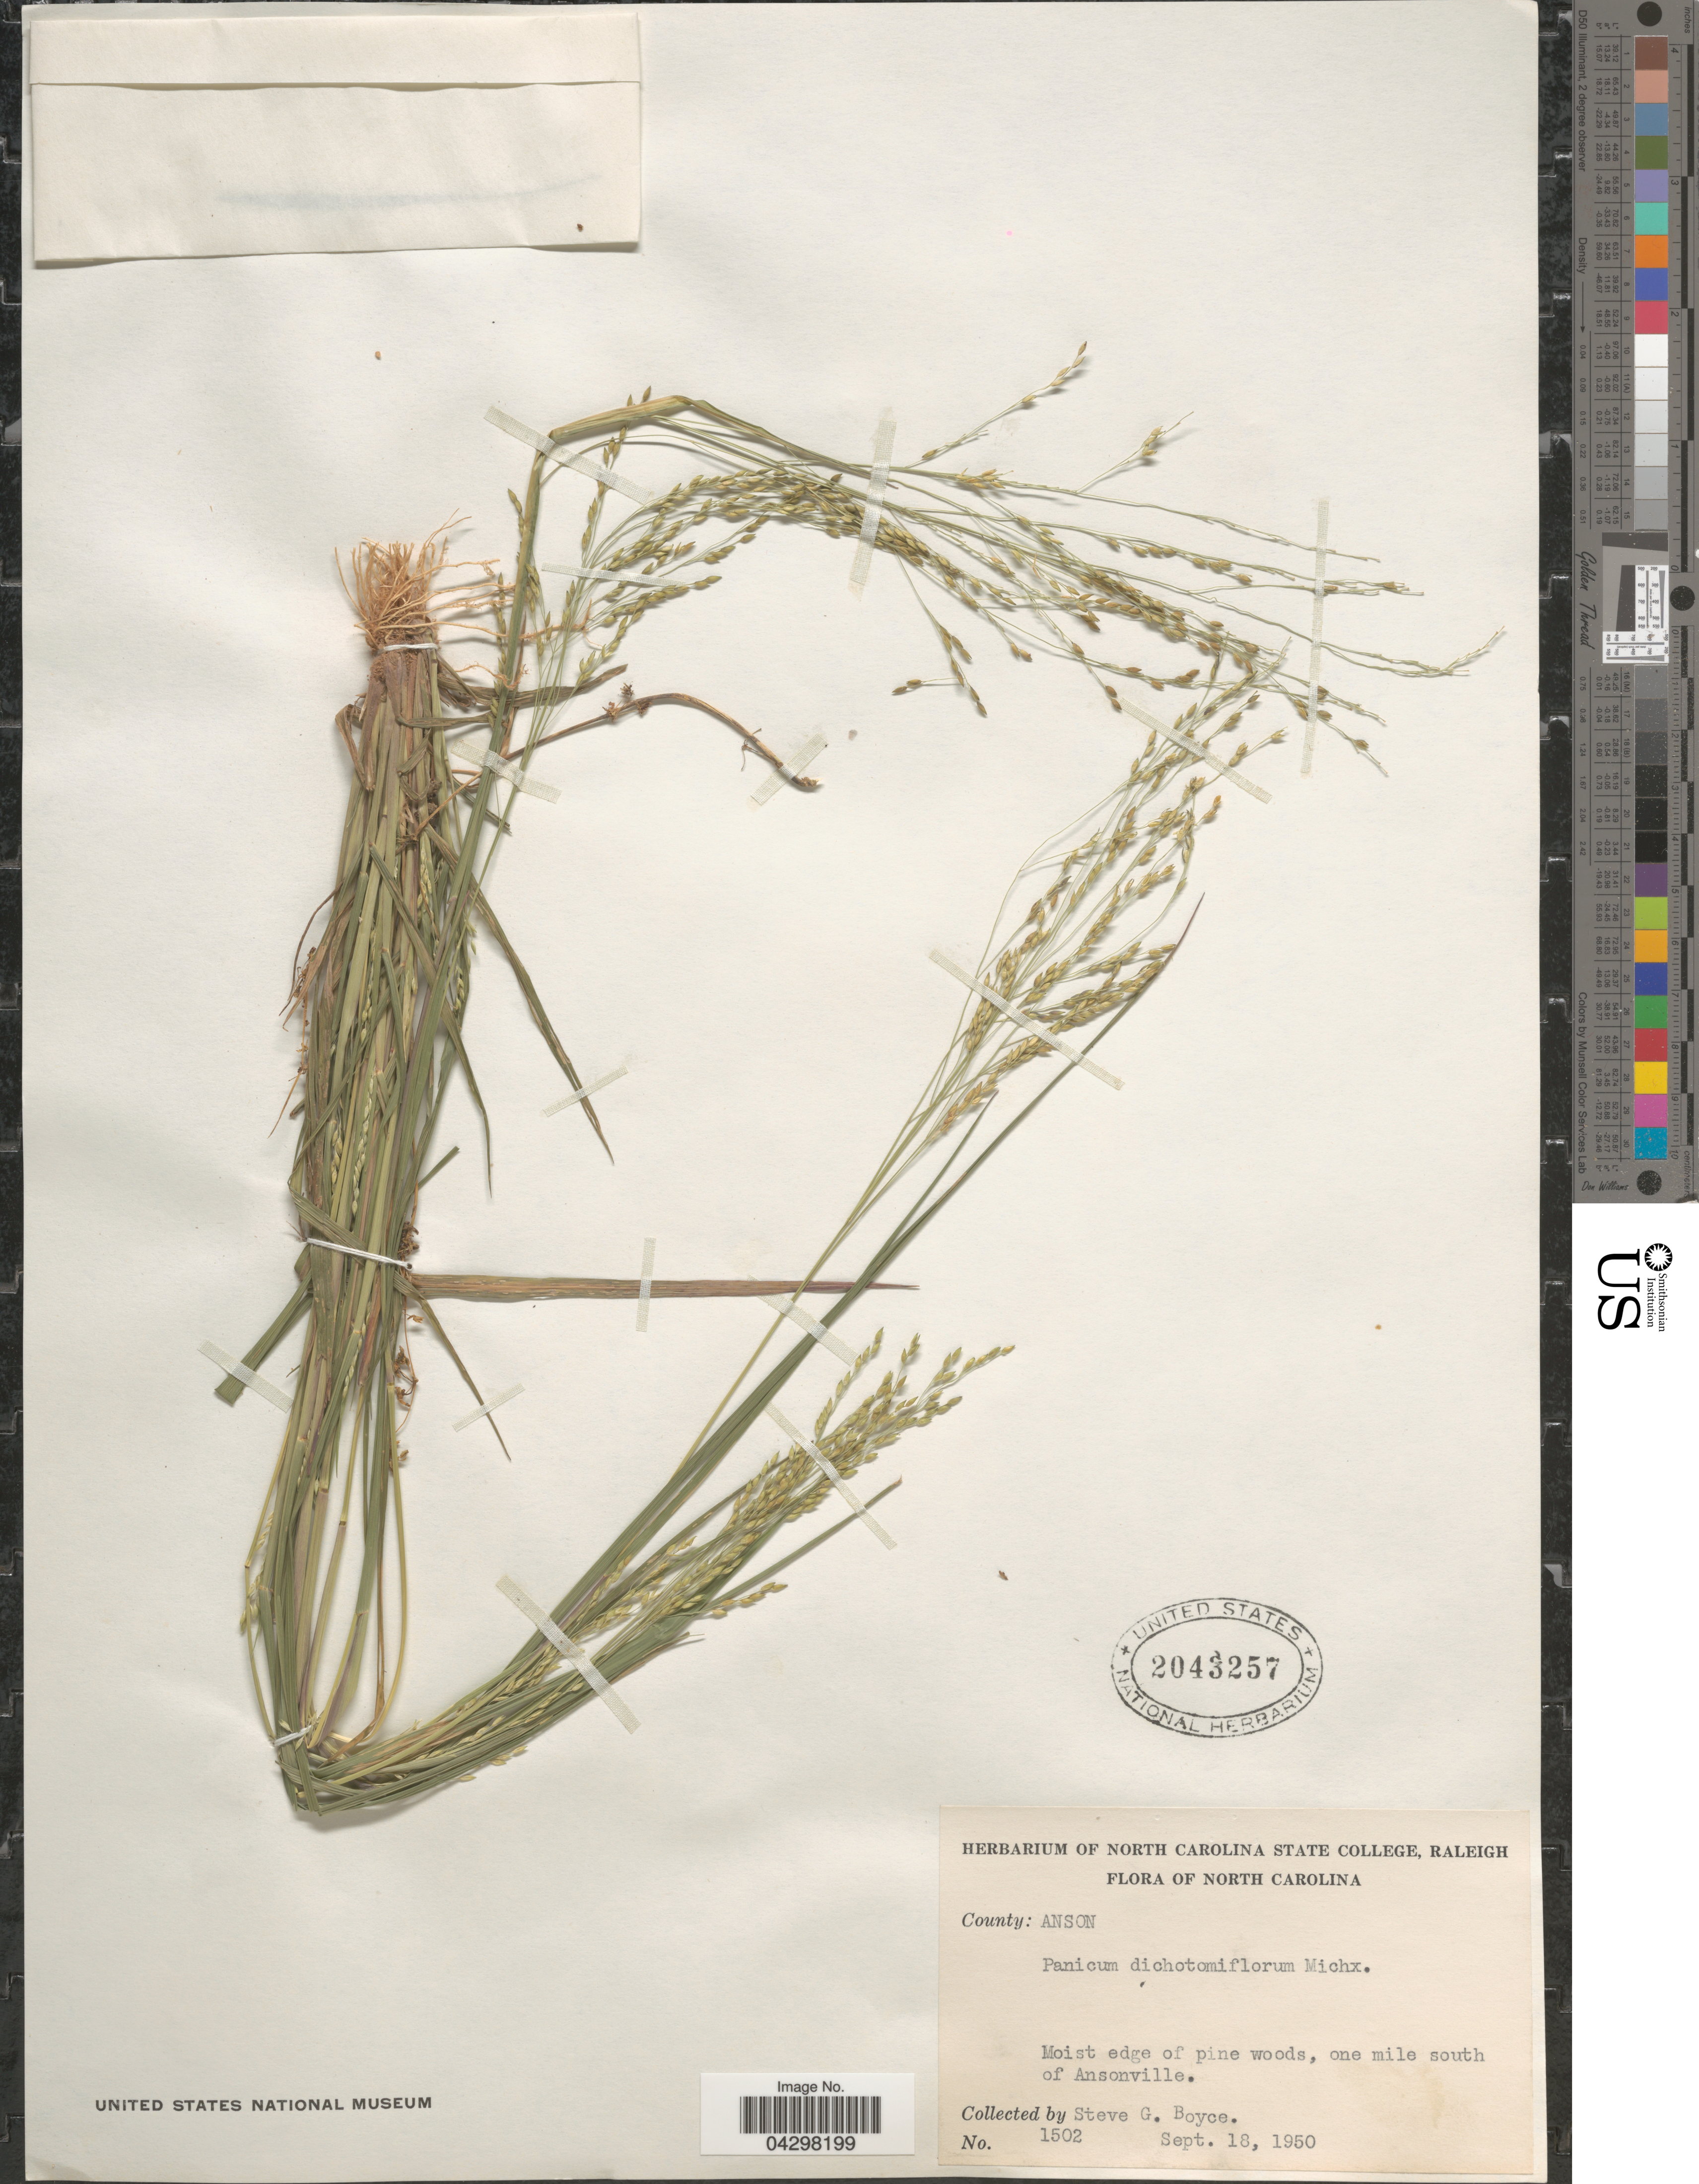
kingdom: Plantae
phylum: Tracheophyta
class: Liliopsida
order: Poales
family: Poaceae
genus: Panicum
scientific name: Panicum dichotomiflorum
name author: Michx.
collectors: S. Boyce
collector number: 1502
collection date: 1950-09-18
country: United States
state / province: North Carolina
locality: County: Anson. Moist edge of pine woods, one mile south of Ansonville.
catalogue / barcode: US 2043257